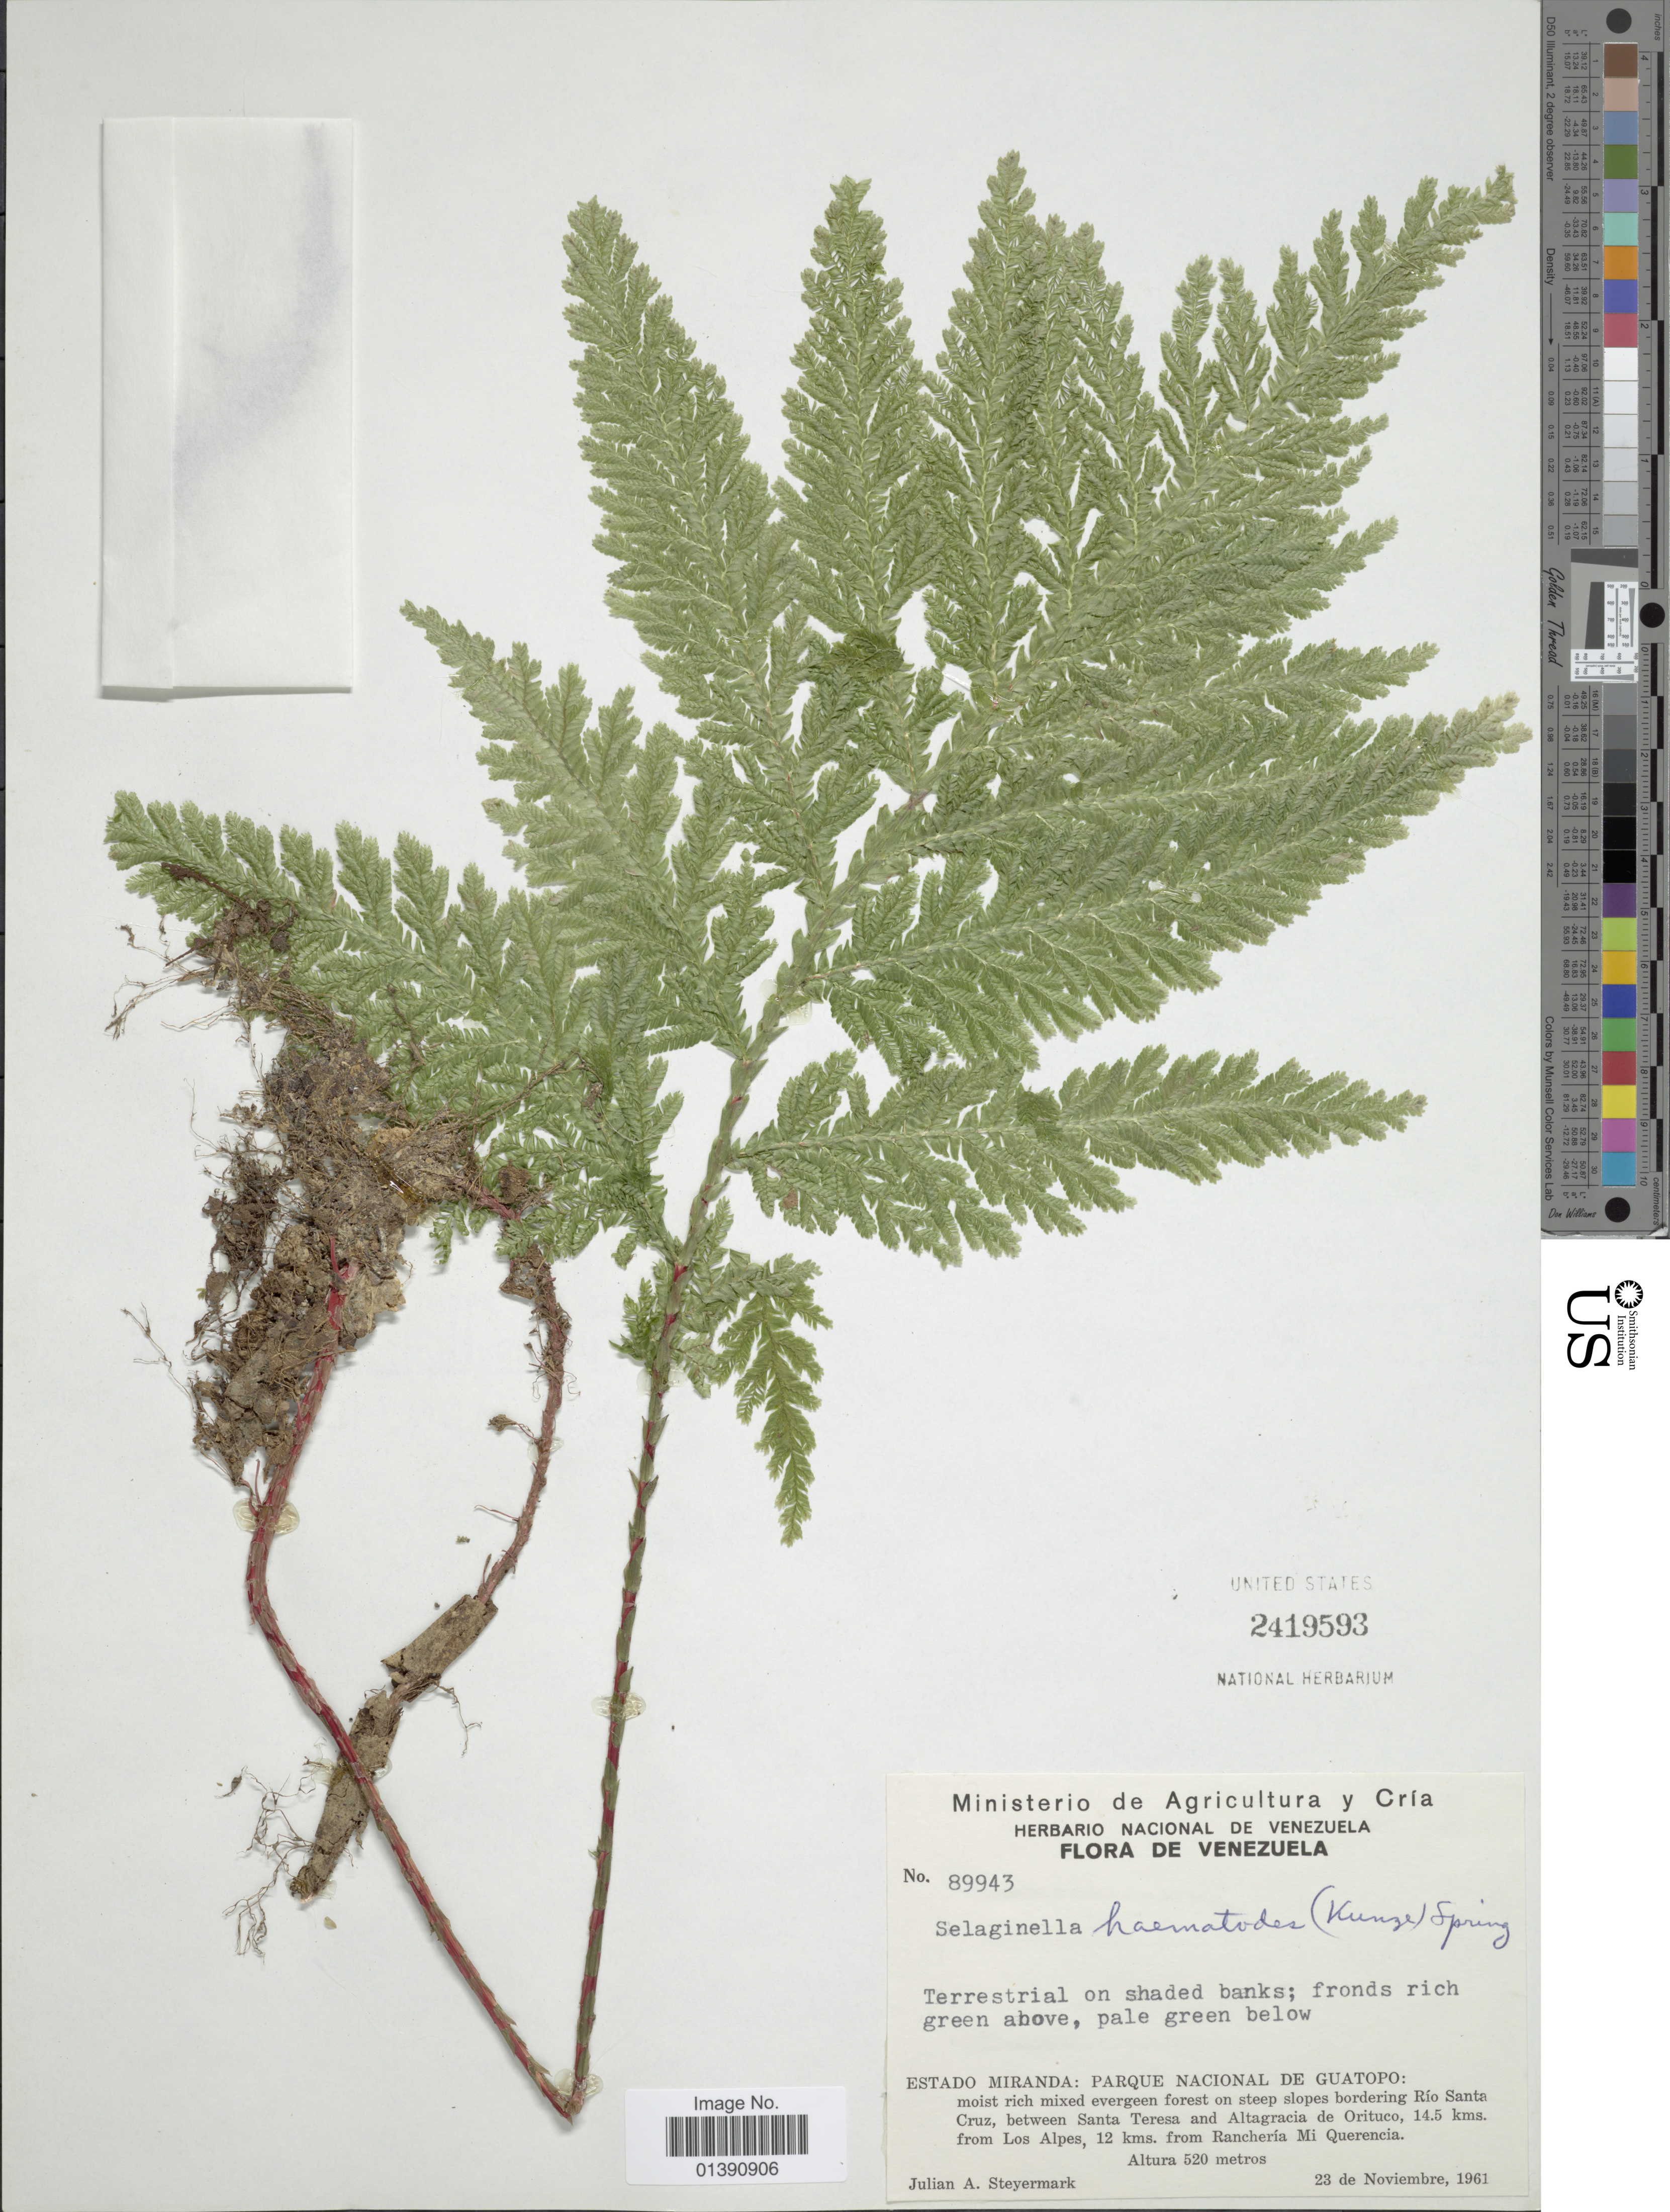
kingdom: Plantae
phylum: Tracheophyta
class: Lycopodiopsida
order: Selaginellales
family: Selaginellaceae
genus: Selaginella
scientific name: Selaginella haematodes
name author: (Kunze) Spring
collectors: J. Steyermark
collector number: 89943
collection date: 1961-11-23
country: Venezuela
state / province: Miranda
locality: Parque Nacional de Guatopo: on steep slopes bordering Río Santa Cruz, between Santa Teresa and Altagracia de Orituco, 14.5 kms from Los Alpes, 12 kms from Ranchería Mi Querencia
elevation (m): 520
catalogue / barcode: US 2419593